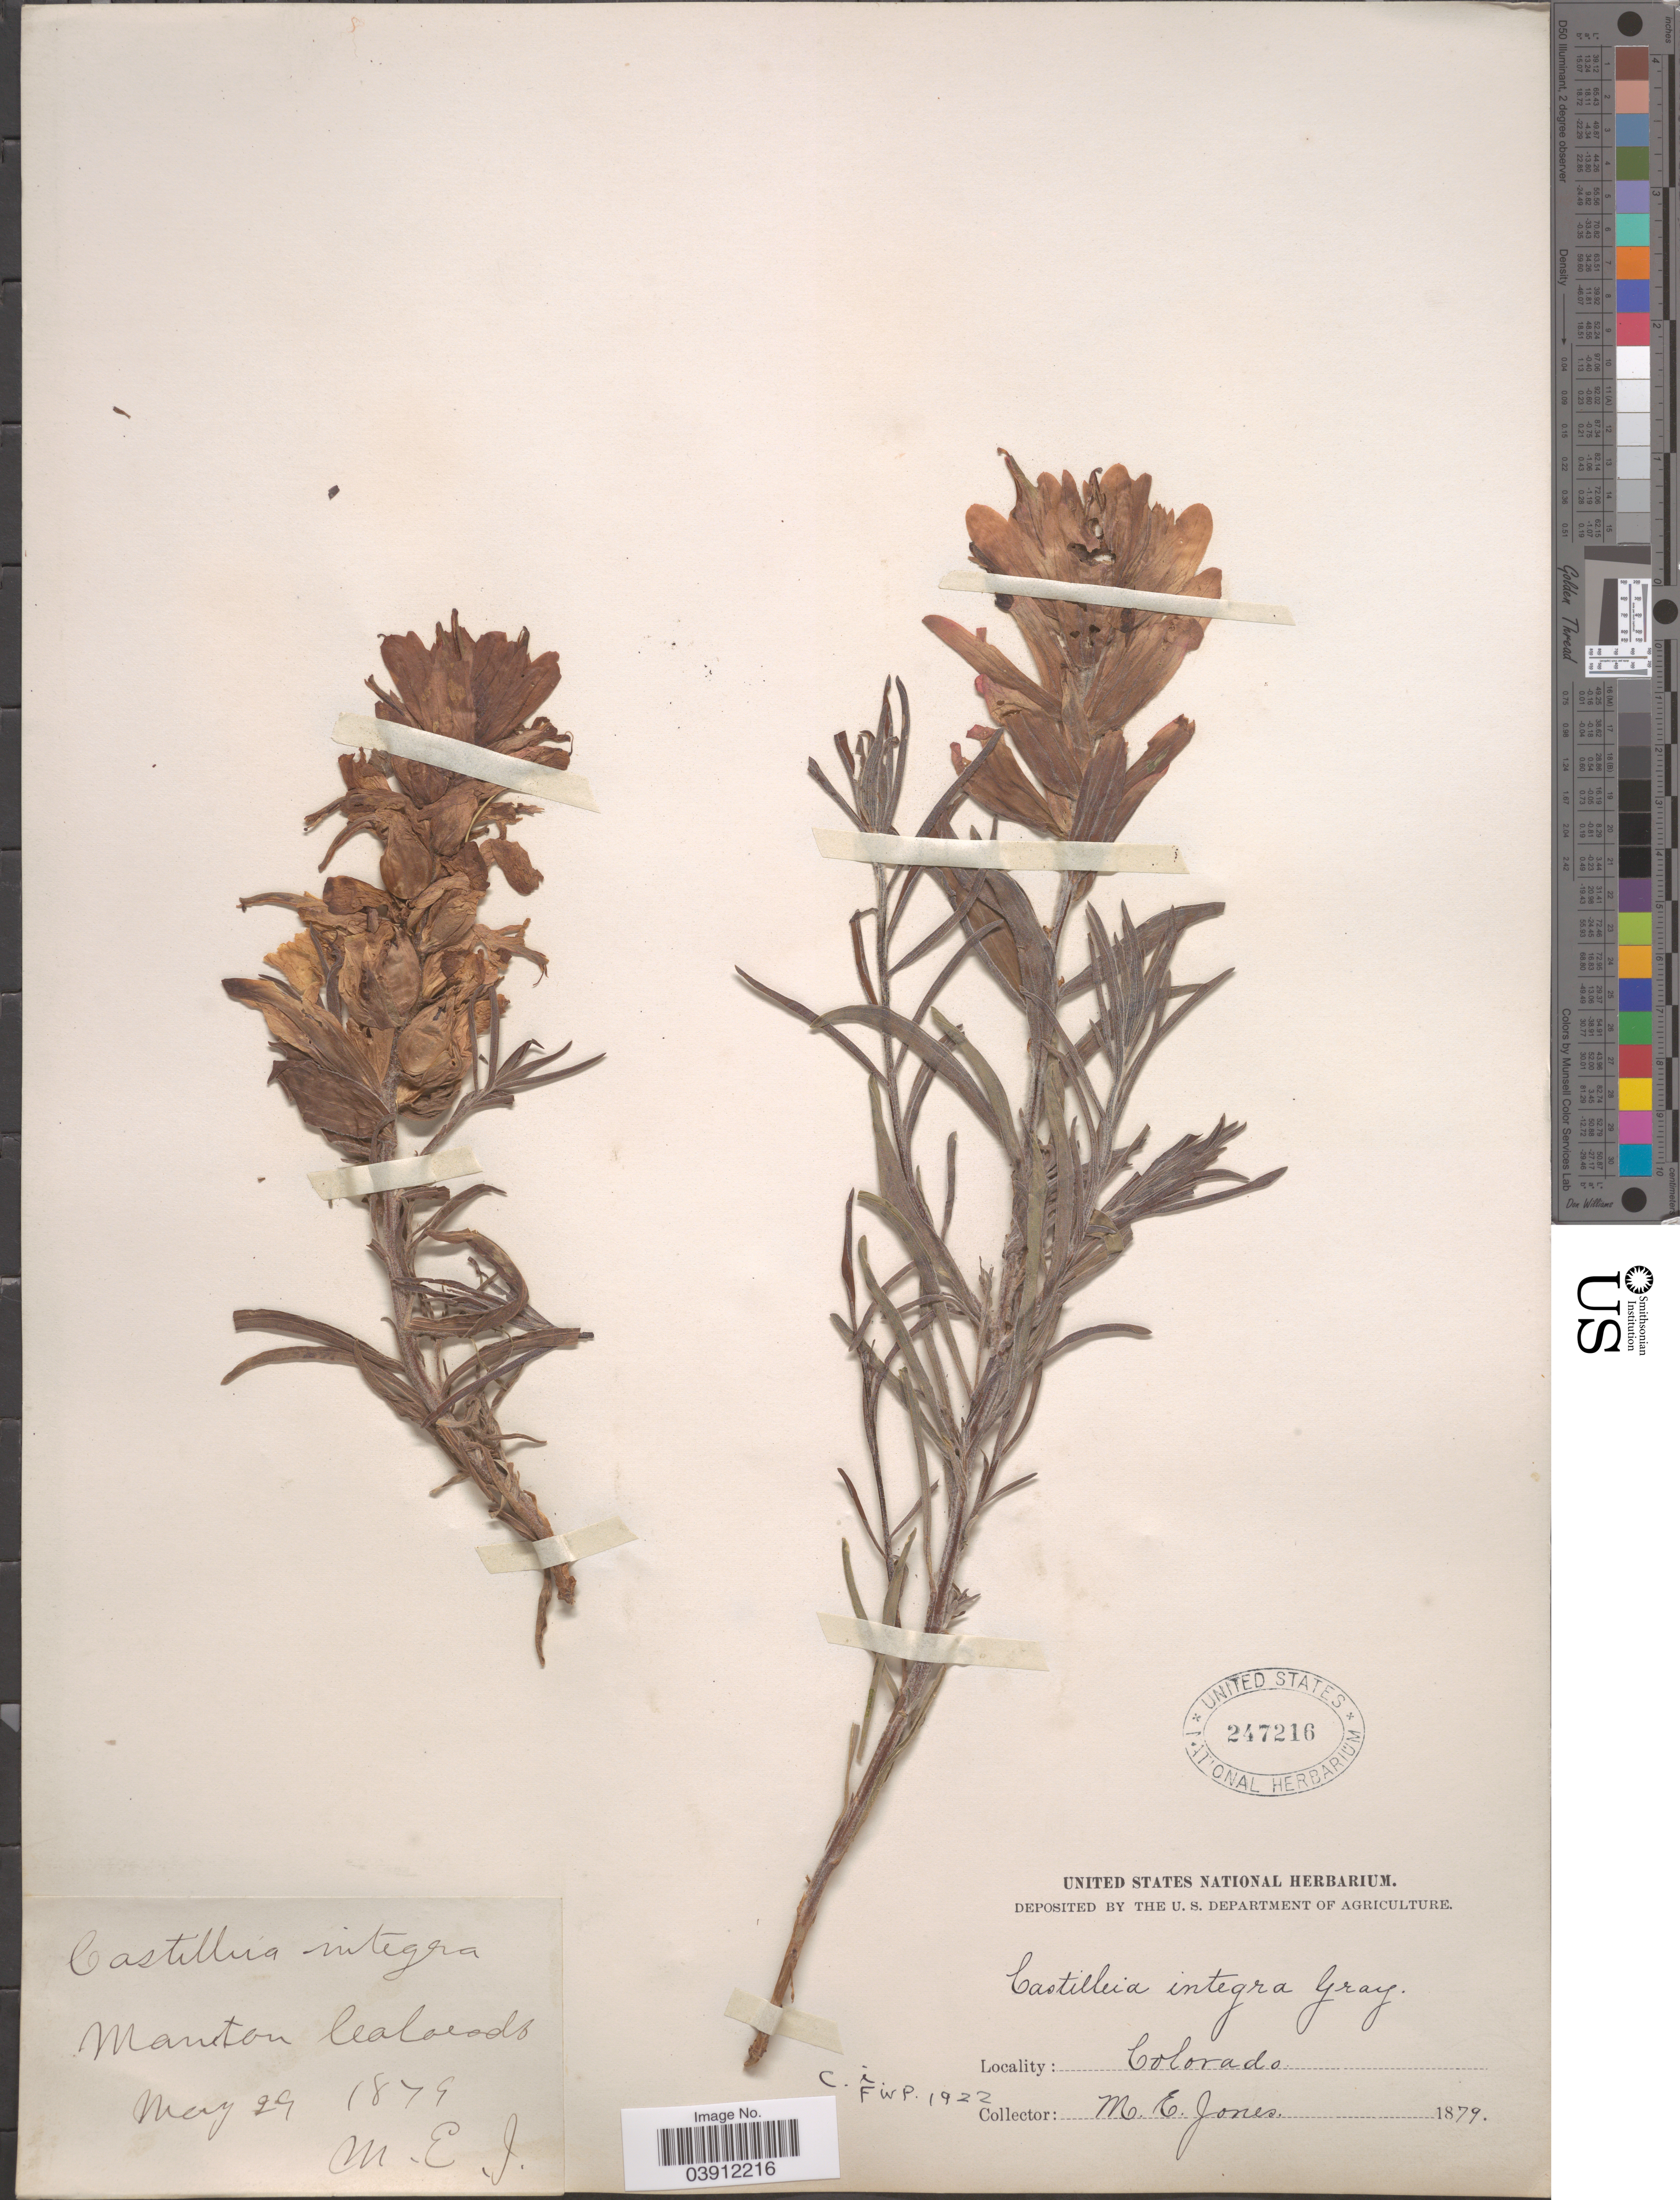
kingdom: Plantae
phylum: Tracheophyta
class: Magnoliopsida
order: Lamiales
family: Orobanchaceae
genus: Castilleja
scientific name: Castilleja integra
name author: A. Gray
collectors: M. E. Jones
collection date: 1879-05-29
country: United States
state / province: Colorado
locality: Manitou.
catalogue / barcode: US 247216